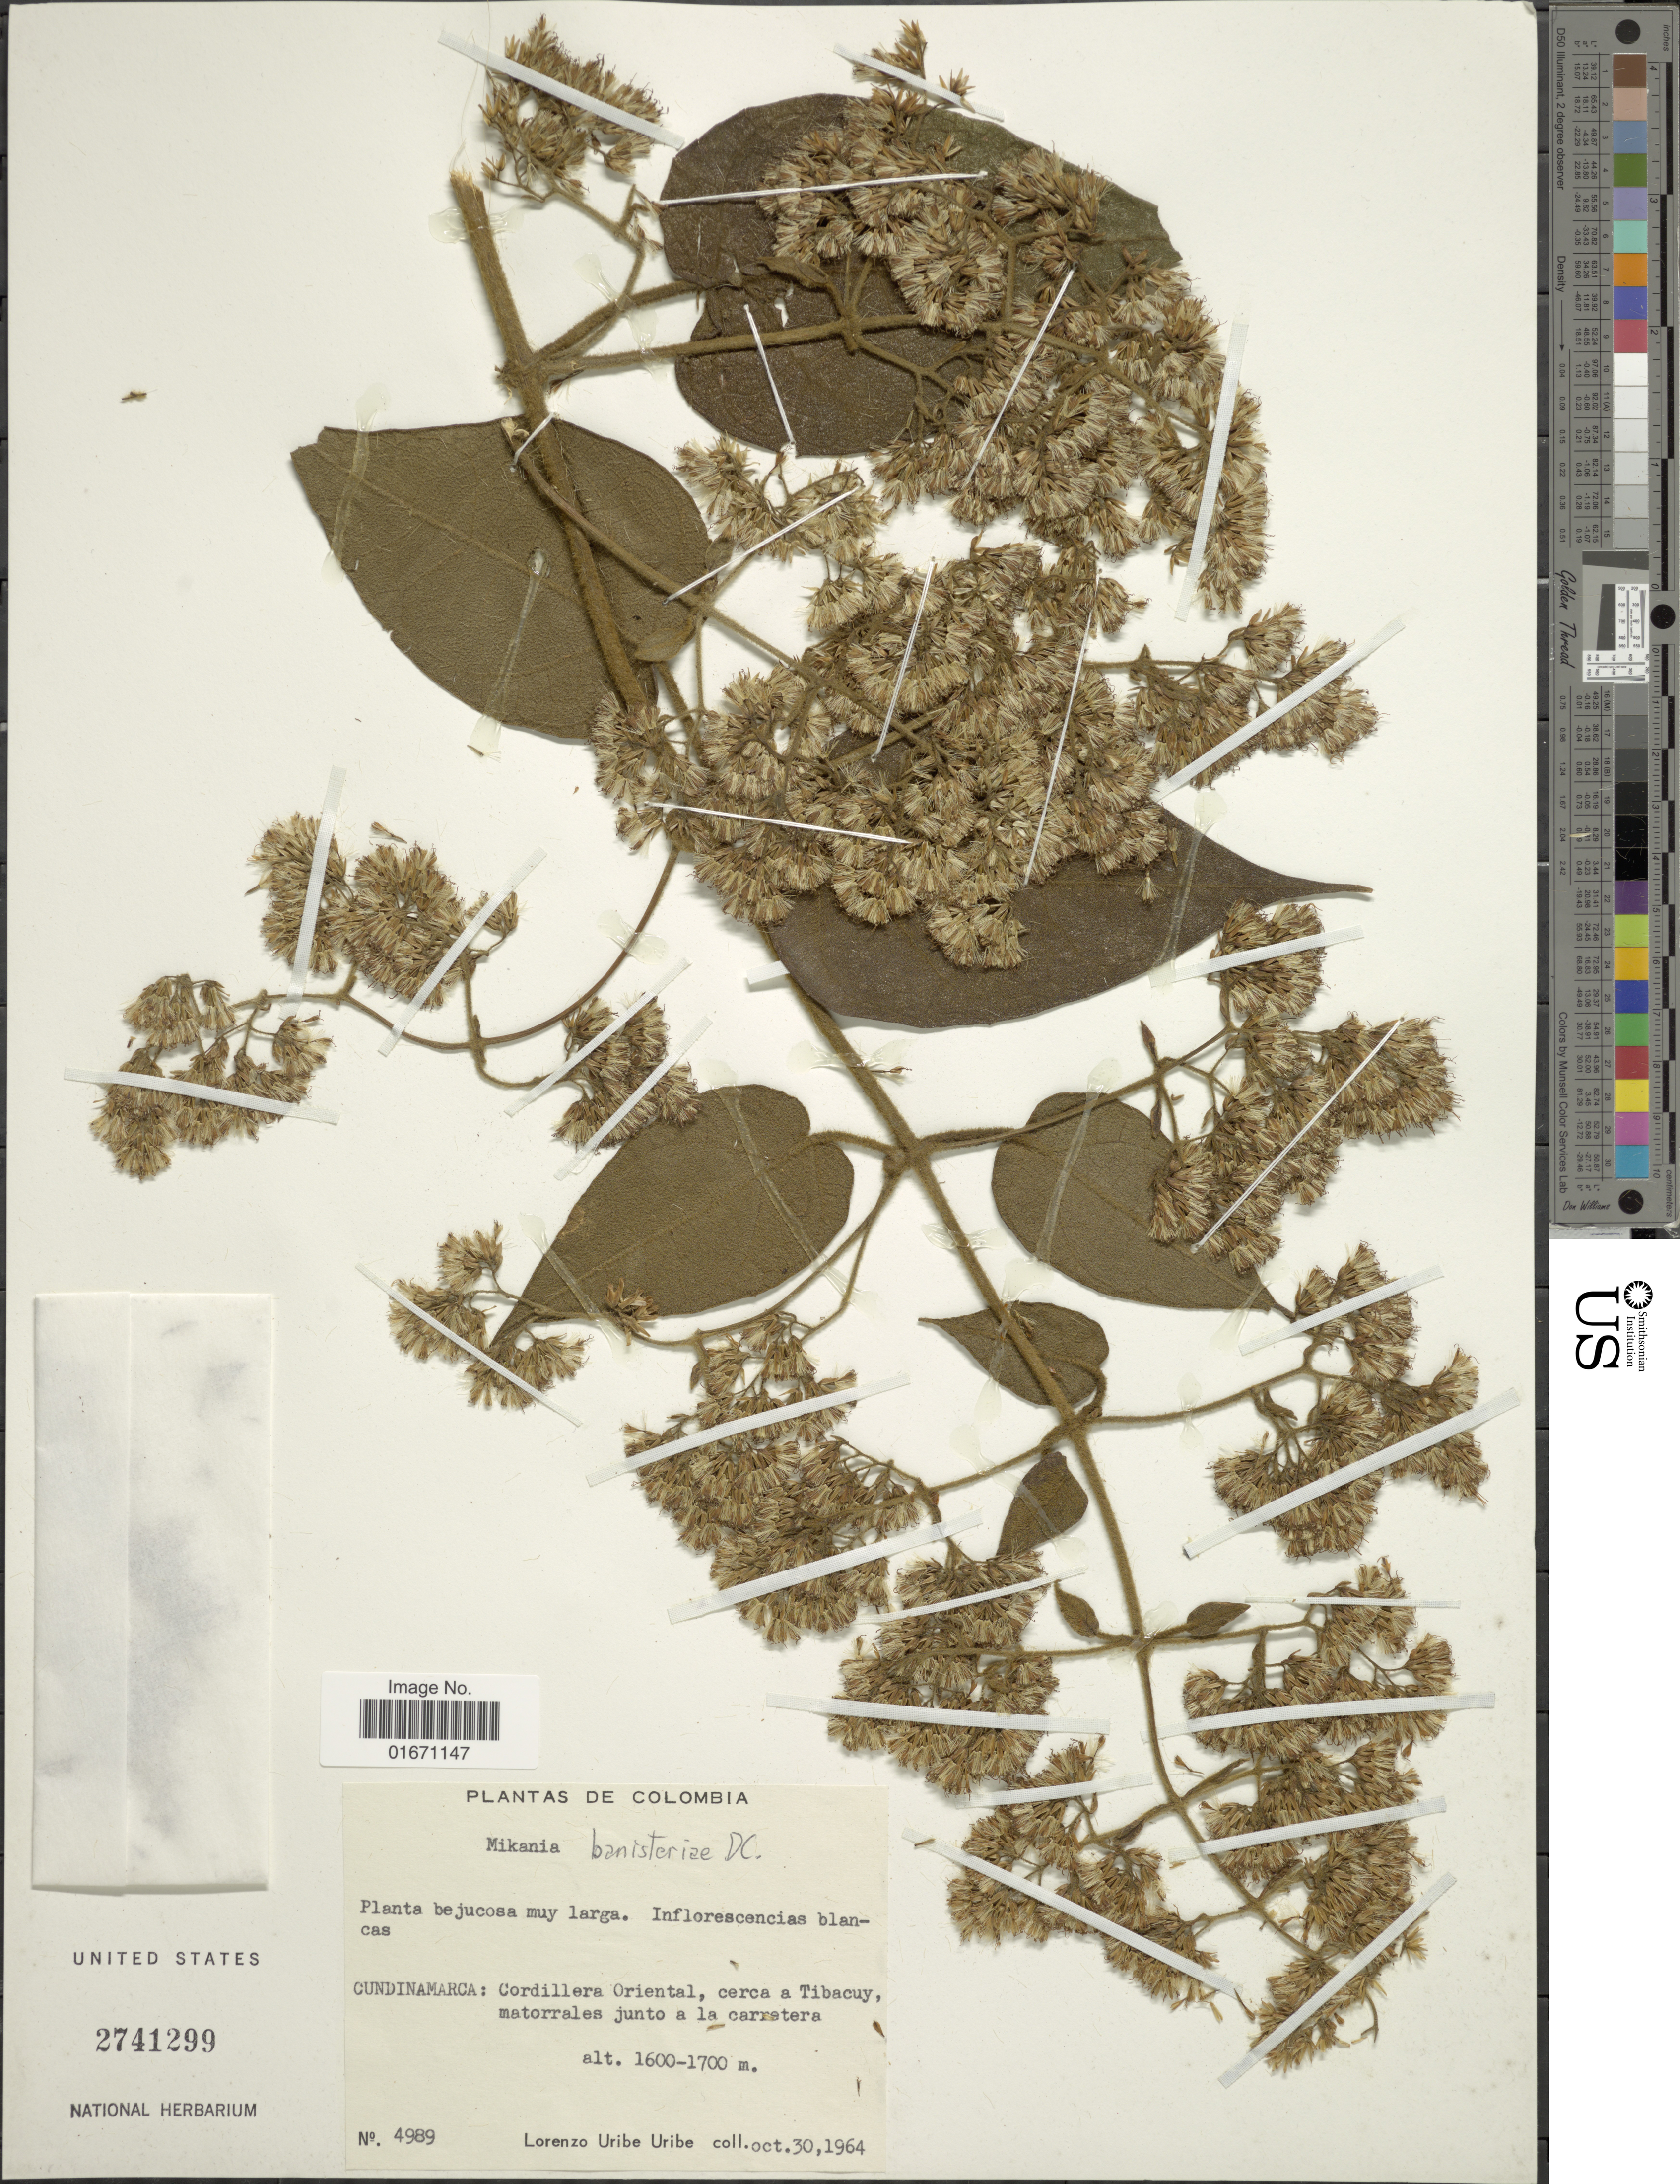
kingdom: Plantae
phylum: Tracheophyta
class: Magnoliopsida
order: Asterales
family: Asteraceae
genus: Mikania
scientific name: Mikania banisteriae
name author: DC.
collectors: L. Uribe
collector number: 4989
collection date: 1964-10-30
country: Colombia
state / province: Cundinamarca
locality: Cordillera Oriental, cerca a Tibacuy, matorrales junto a la carretera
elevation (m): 1600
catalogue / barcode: US 2741299